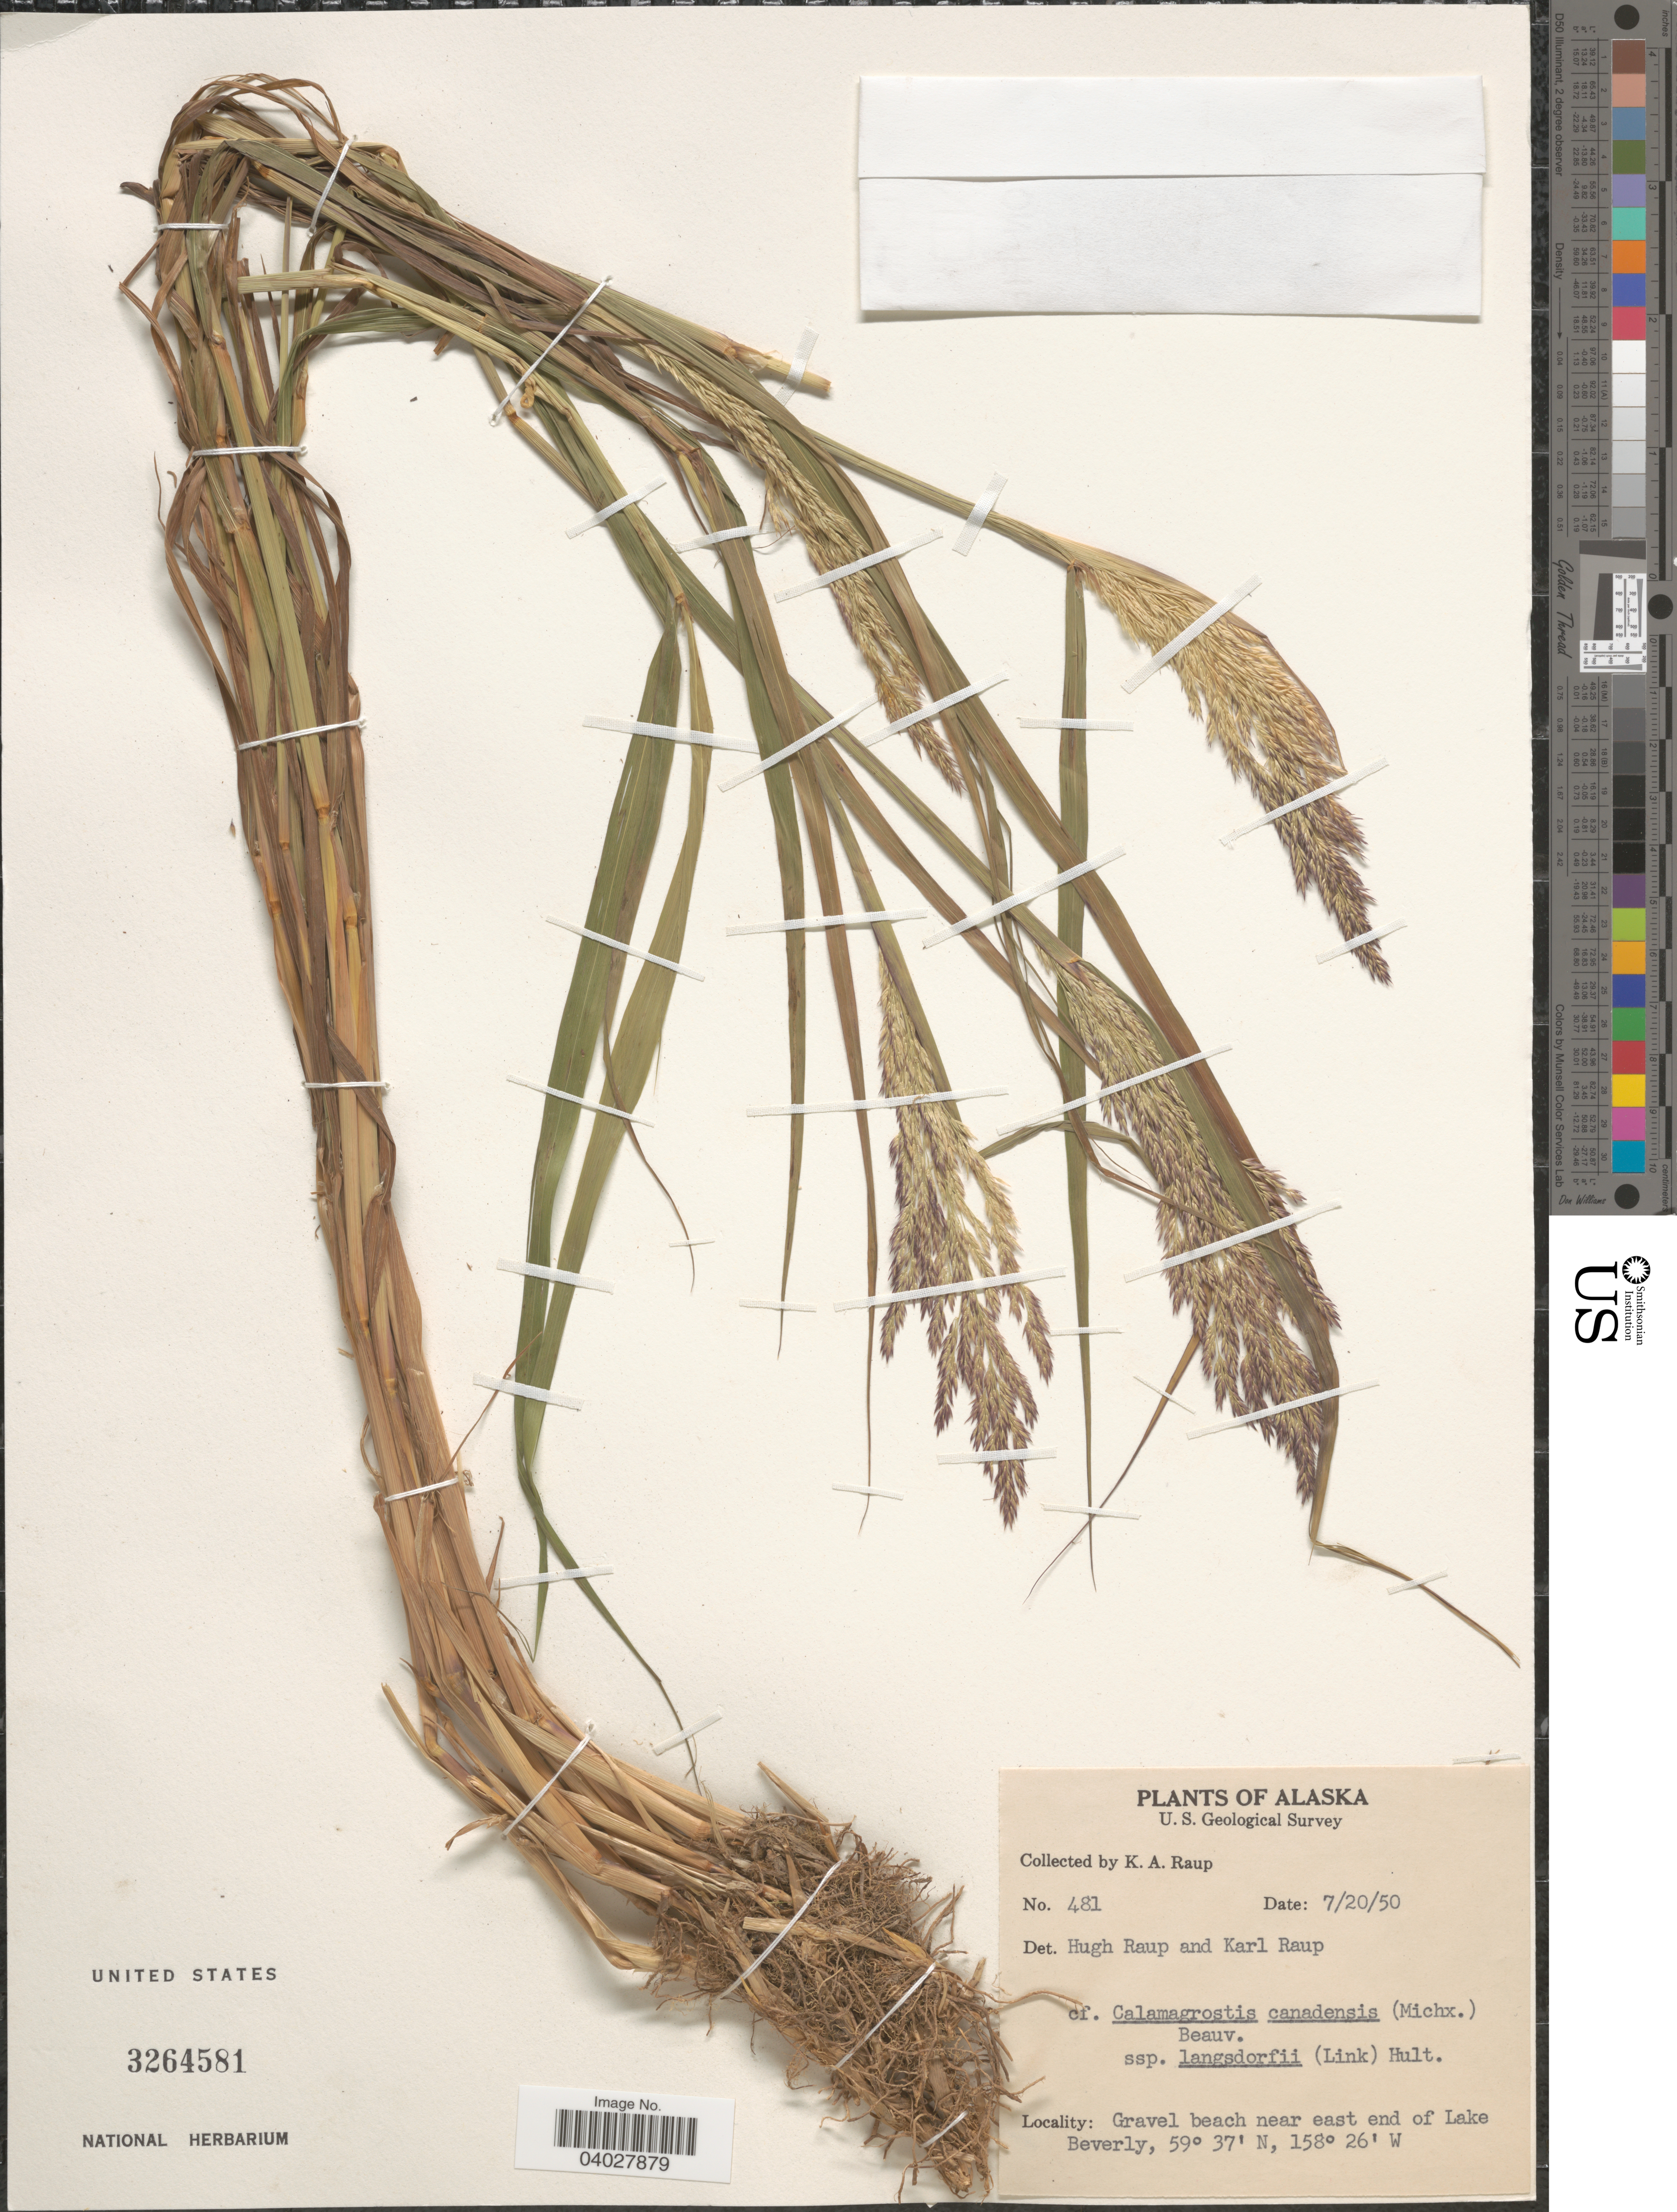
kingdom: Plantae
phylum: Tracheophyta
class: Liliopsida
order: Poales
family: Poaceae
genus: Calamagrostis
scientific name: Calamagrostis canadensis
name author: (Michx.) P. Beauv.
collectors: K. Raup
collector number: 481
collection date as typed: Transcribed d/m/y: 20/7/50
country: United States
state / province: Alaska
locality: Gravel beach near east end of Lake Beverly.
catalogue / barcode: US 3264581